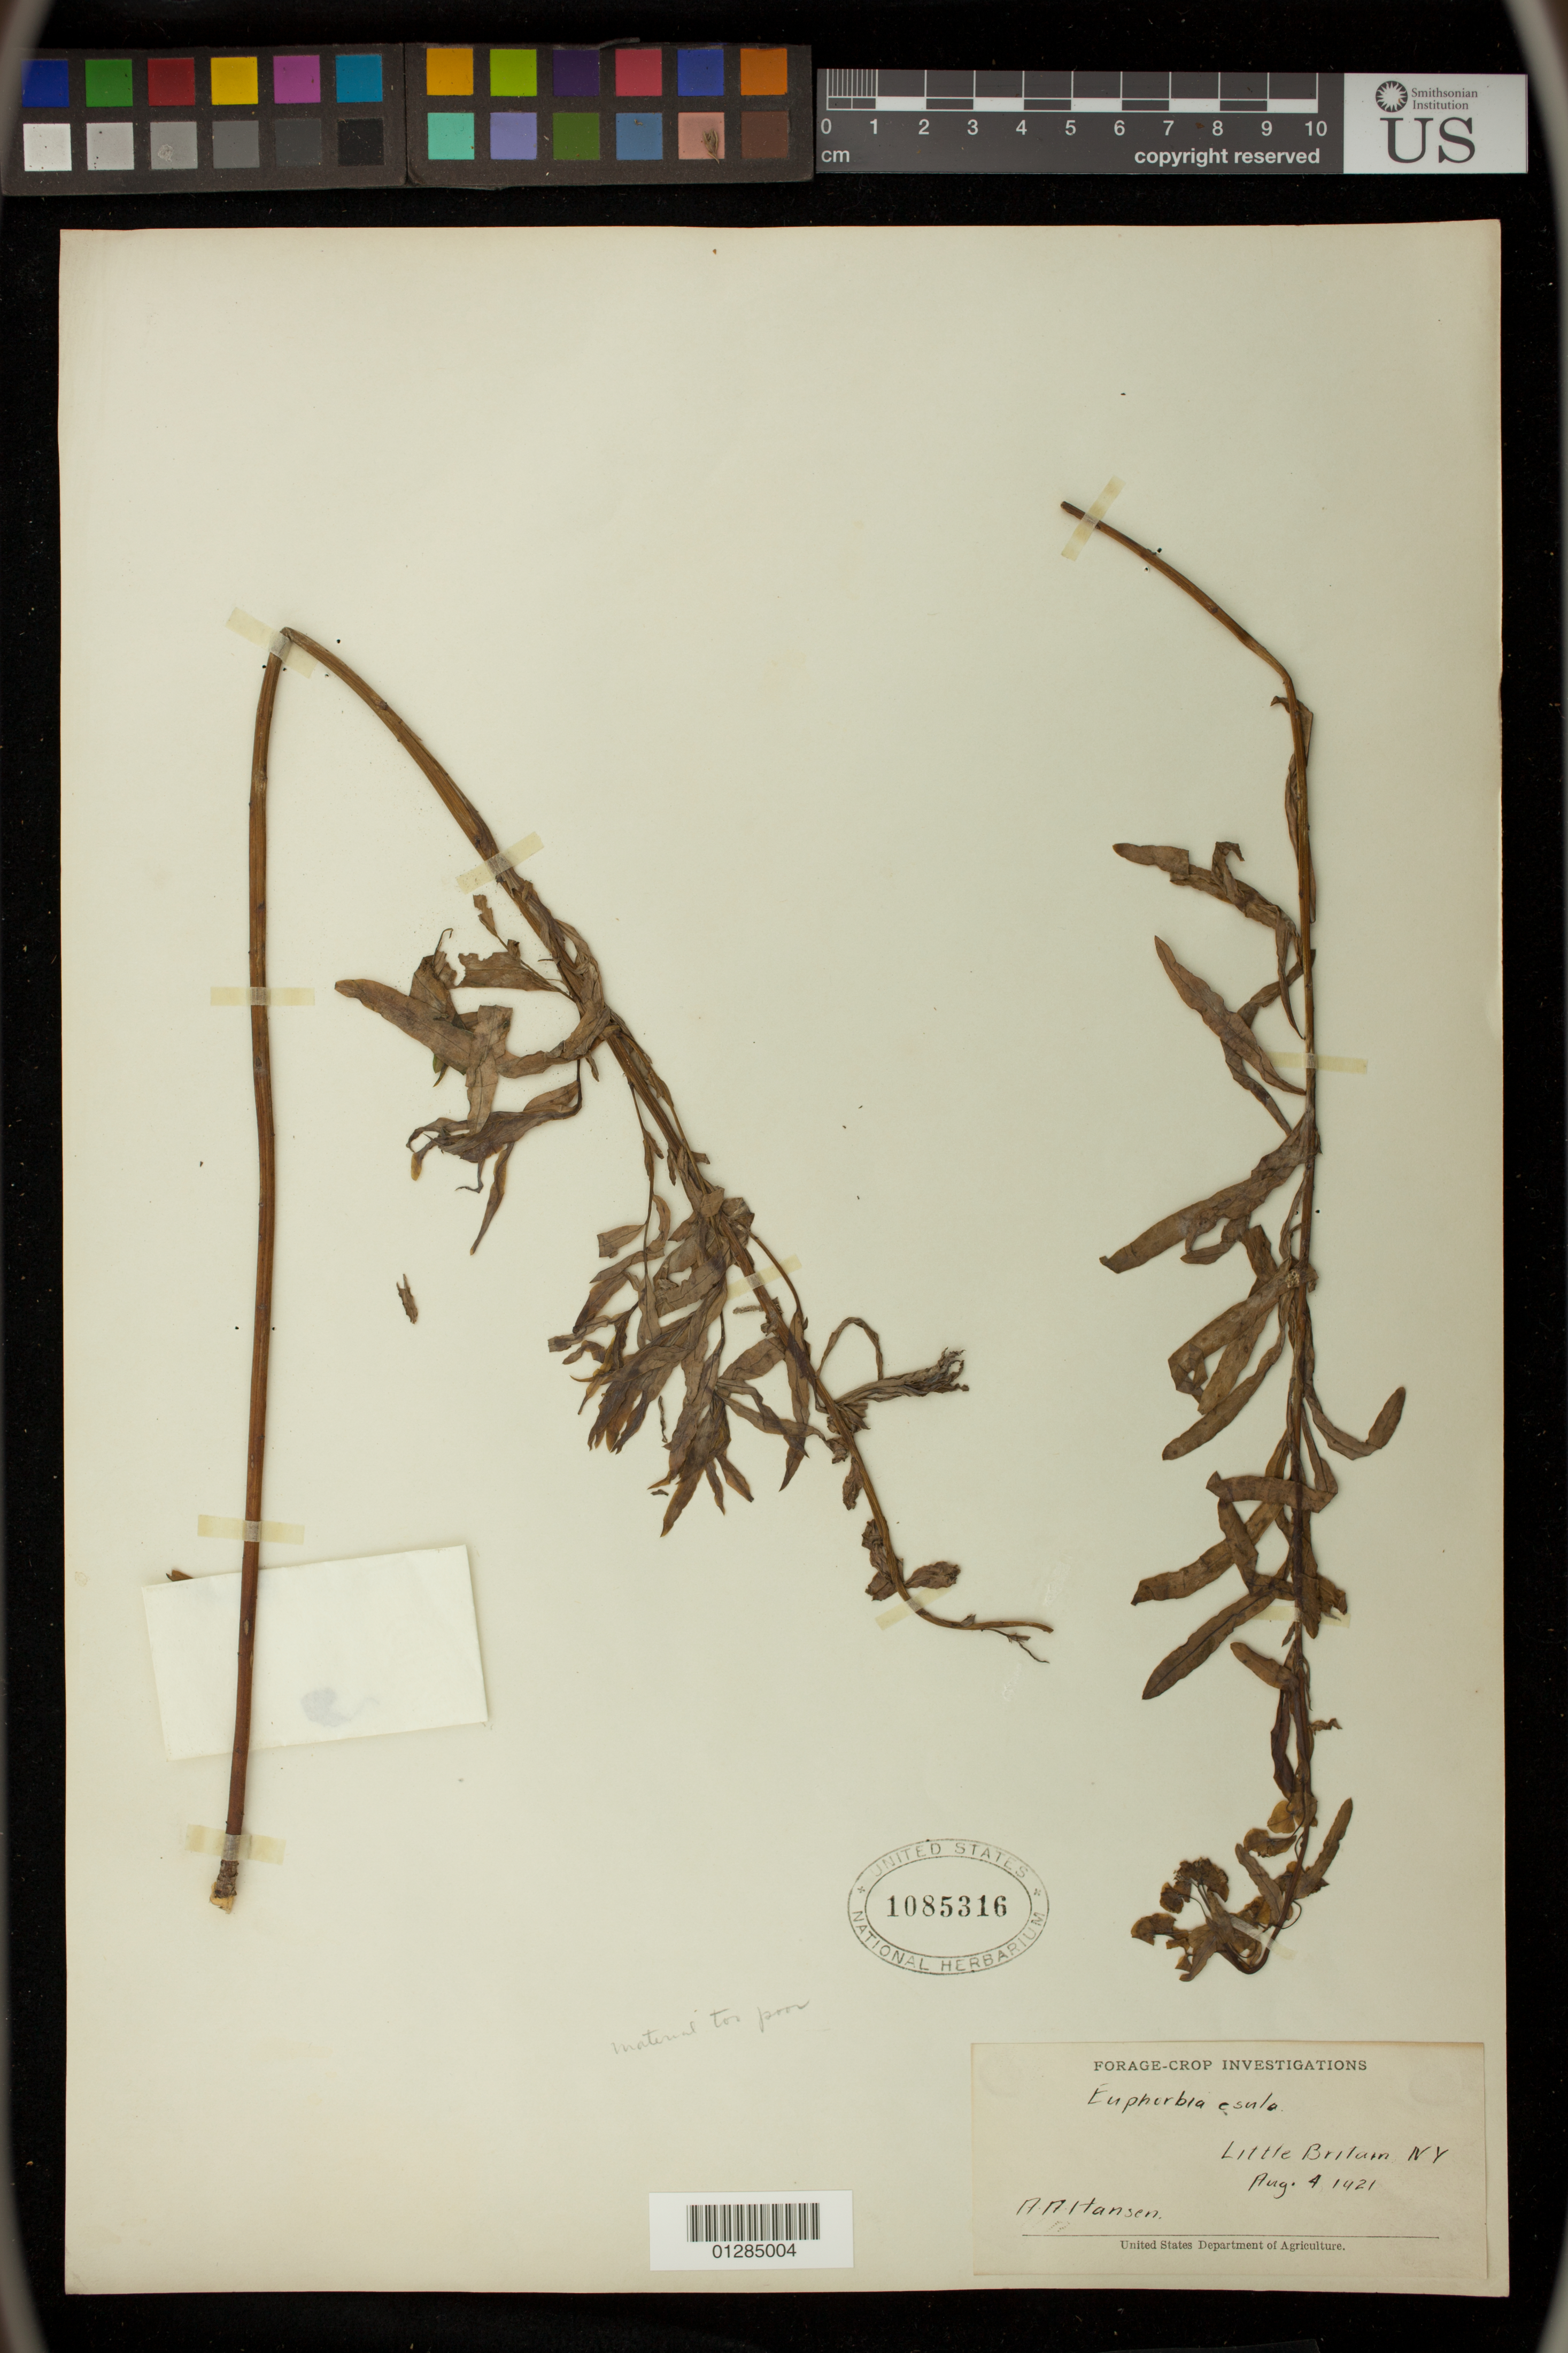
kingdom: Plantae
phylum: Tracheophyta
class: Magnoliopsida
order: Malpighiales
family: Euphorbiaceae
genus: Euphorbia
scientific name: Euphorbia esula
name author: L.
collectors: A. Hansen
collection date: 1921-08-04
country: United States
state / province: New York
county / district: Orange County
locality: Little Britain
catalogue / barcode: US 1085316